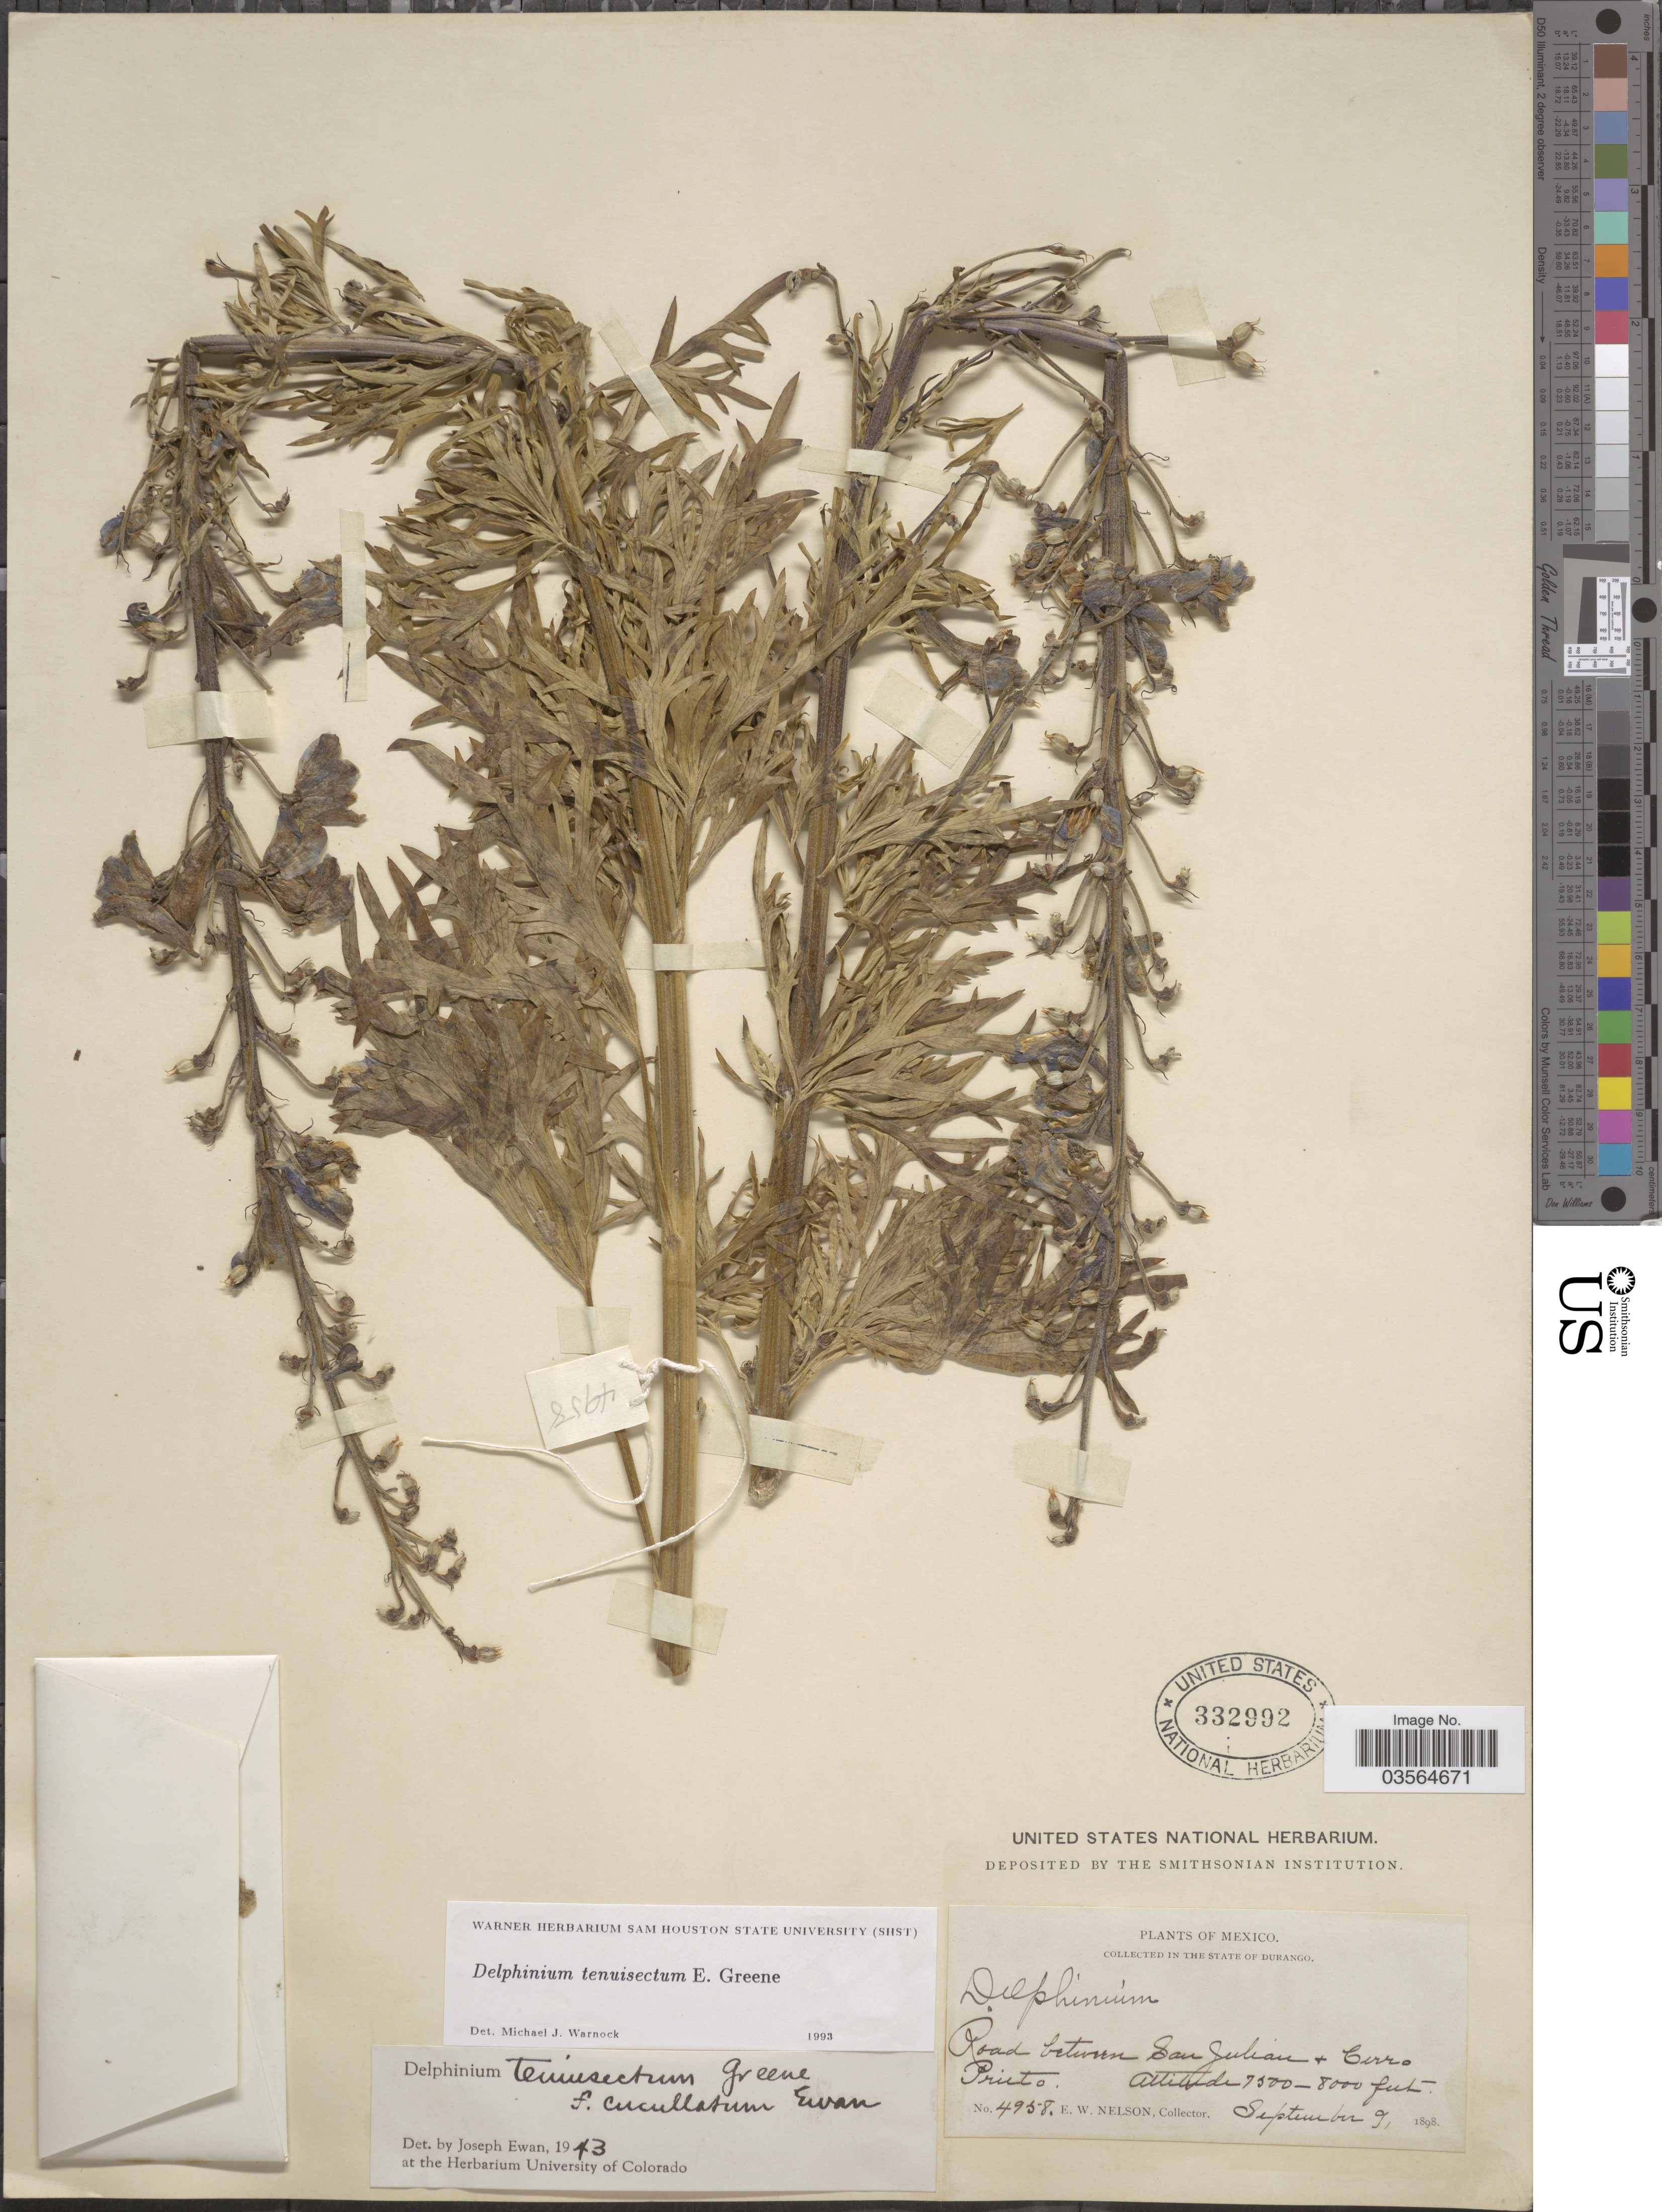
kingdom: Plantae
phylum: Tracheophyta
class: Magnoliopsida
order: Ranunculales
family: Ranunculaceae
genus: Delphinium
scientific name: Delphinium tenuisectum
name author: Greene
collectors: E. W. Nelson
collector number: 4958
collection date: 1898-09-09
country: Mexico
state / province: Durango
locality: Road between San Julian & Cerro Prieto.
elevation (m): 2286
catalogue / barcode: US 332992